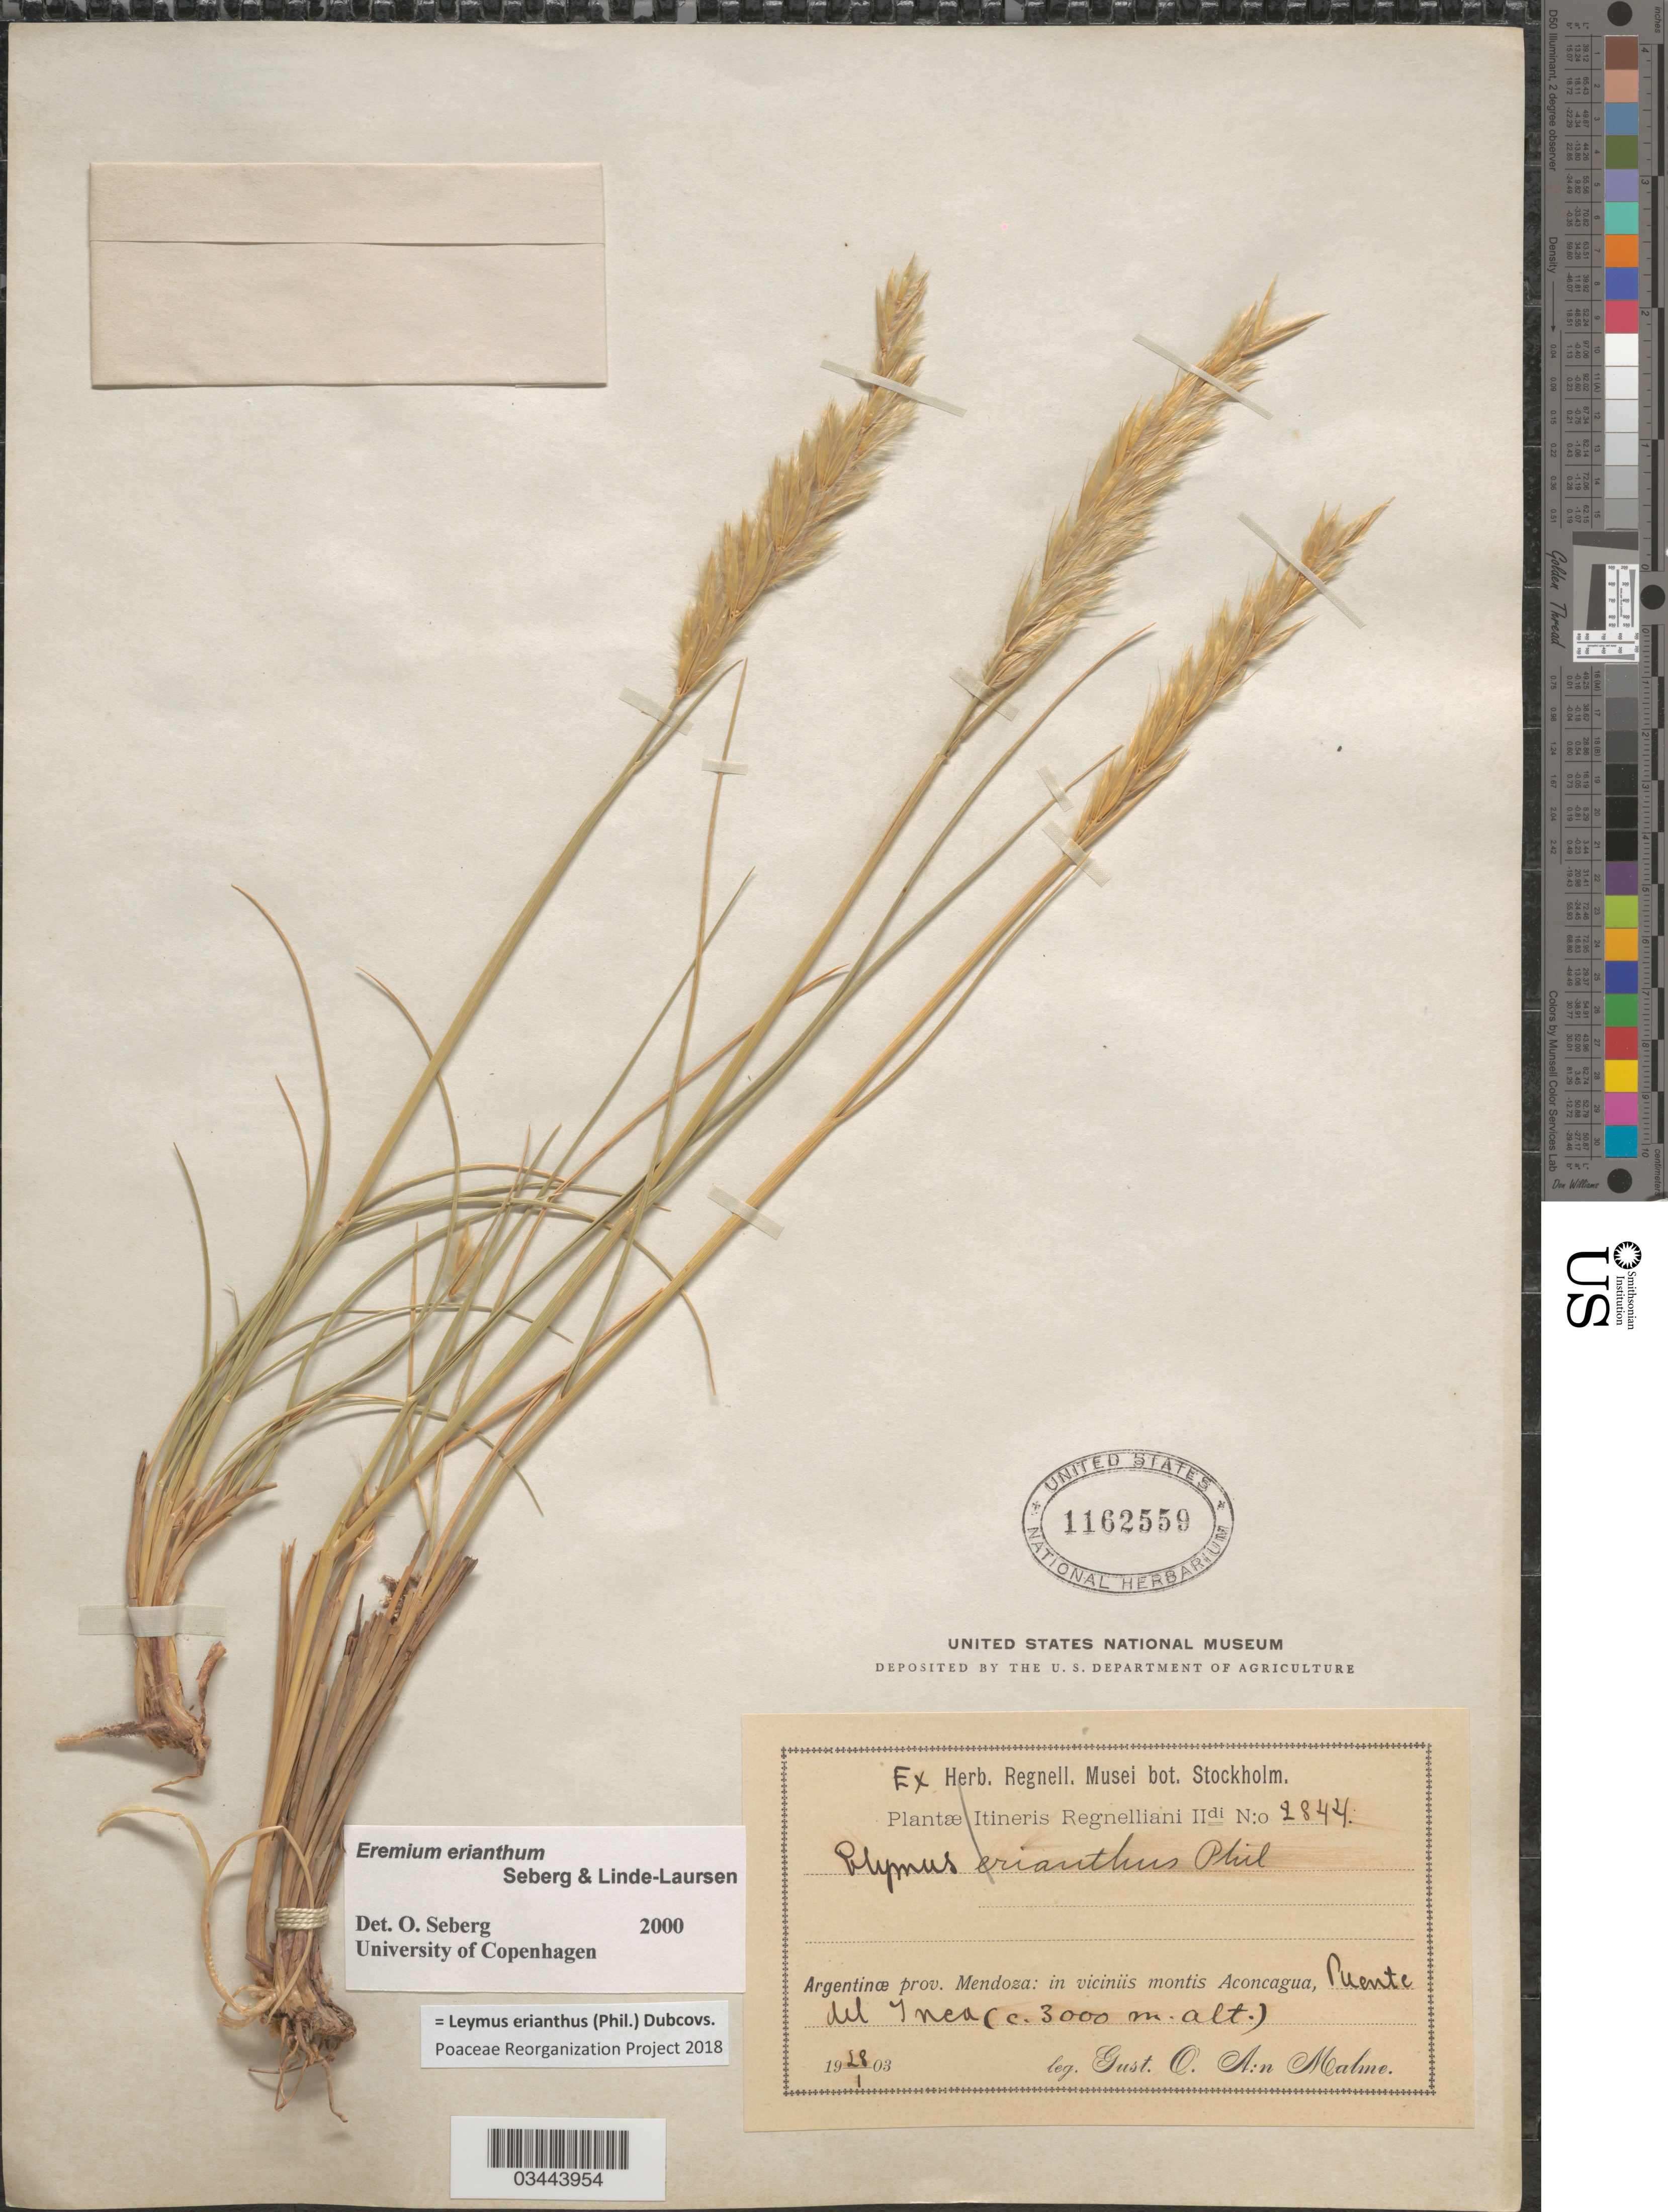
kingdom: Plantae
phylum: Tracheophyta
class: Liliopsida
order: Poales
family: Poaceae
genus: Leymus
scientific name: Leymus erianthus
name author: (Phil.) Dubcovsky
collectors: G. O. A. Malme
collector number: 2844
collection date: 1903-01-28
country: Argentina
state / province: Mendoza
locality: Itineris Regnelliani IIdi. In viciniis montis Aconcagua, Puerte del Inca.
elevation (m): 3000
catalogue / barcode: US 1162559